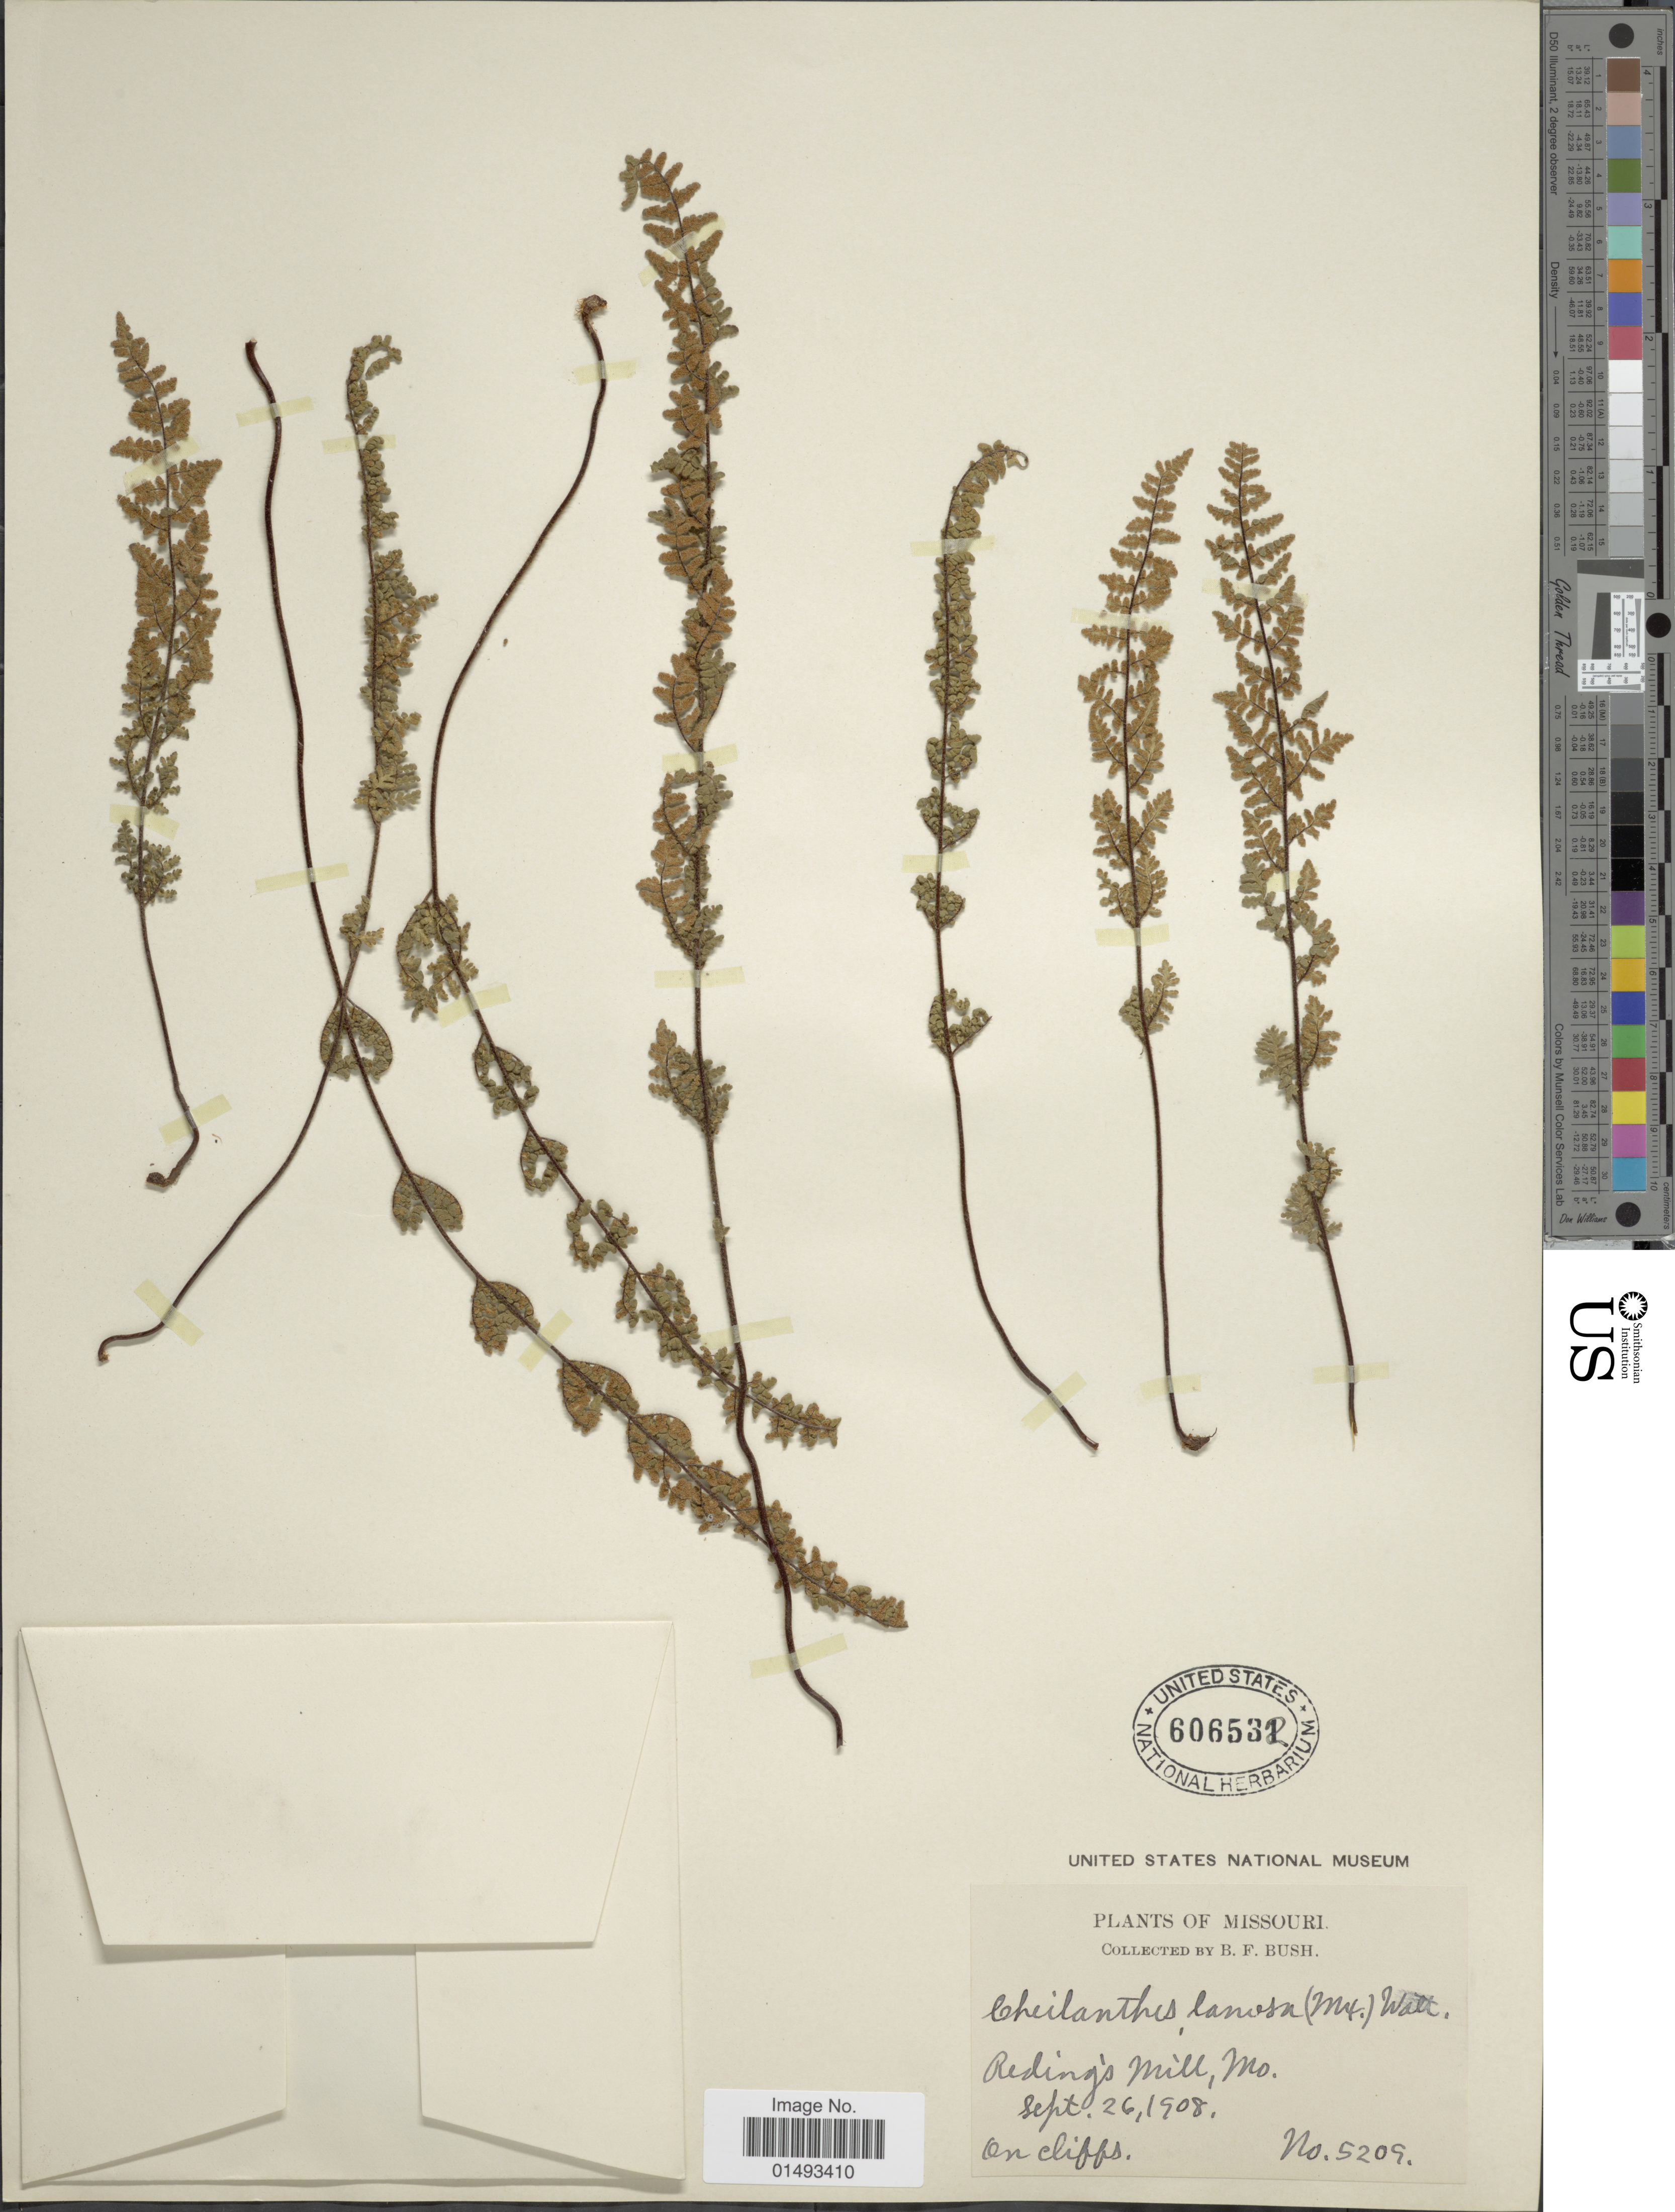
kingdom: Plantae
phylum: Tracheophyta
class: Polypodiopsida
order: Polypodiales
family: Pteridaceae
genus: Myriopteris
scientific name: Myriopteris lanosa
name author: (Michx.) Grusz & Windham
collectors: B. F. Bush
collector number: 5209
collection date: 1908-09-26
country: United States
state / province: Missouri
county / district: Newton County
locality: Plants of Missouri, Redings Mill, Mo.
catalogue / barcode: US 606532